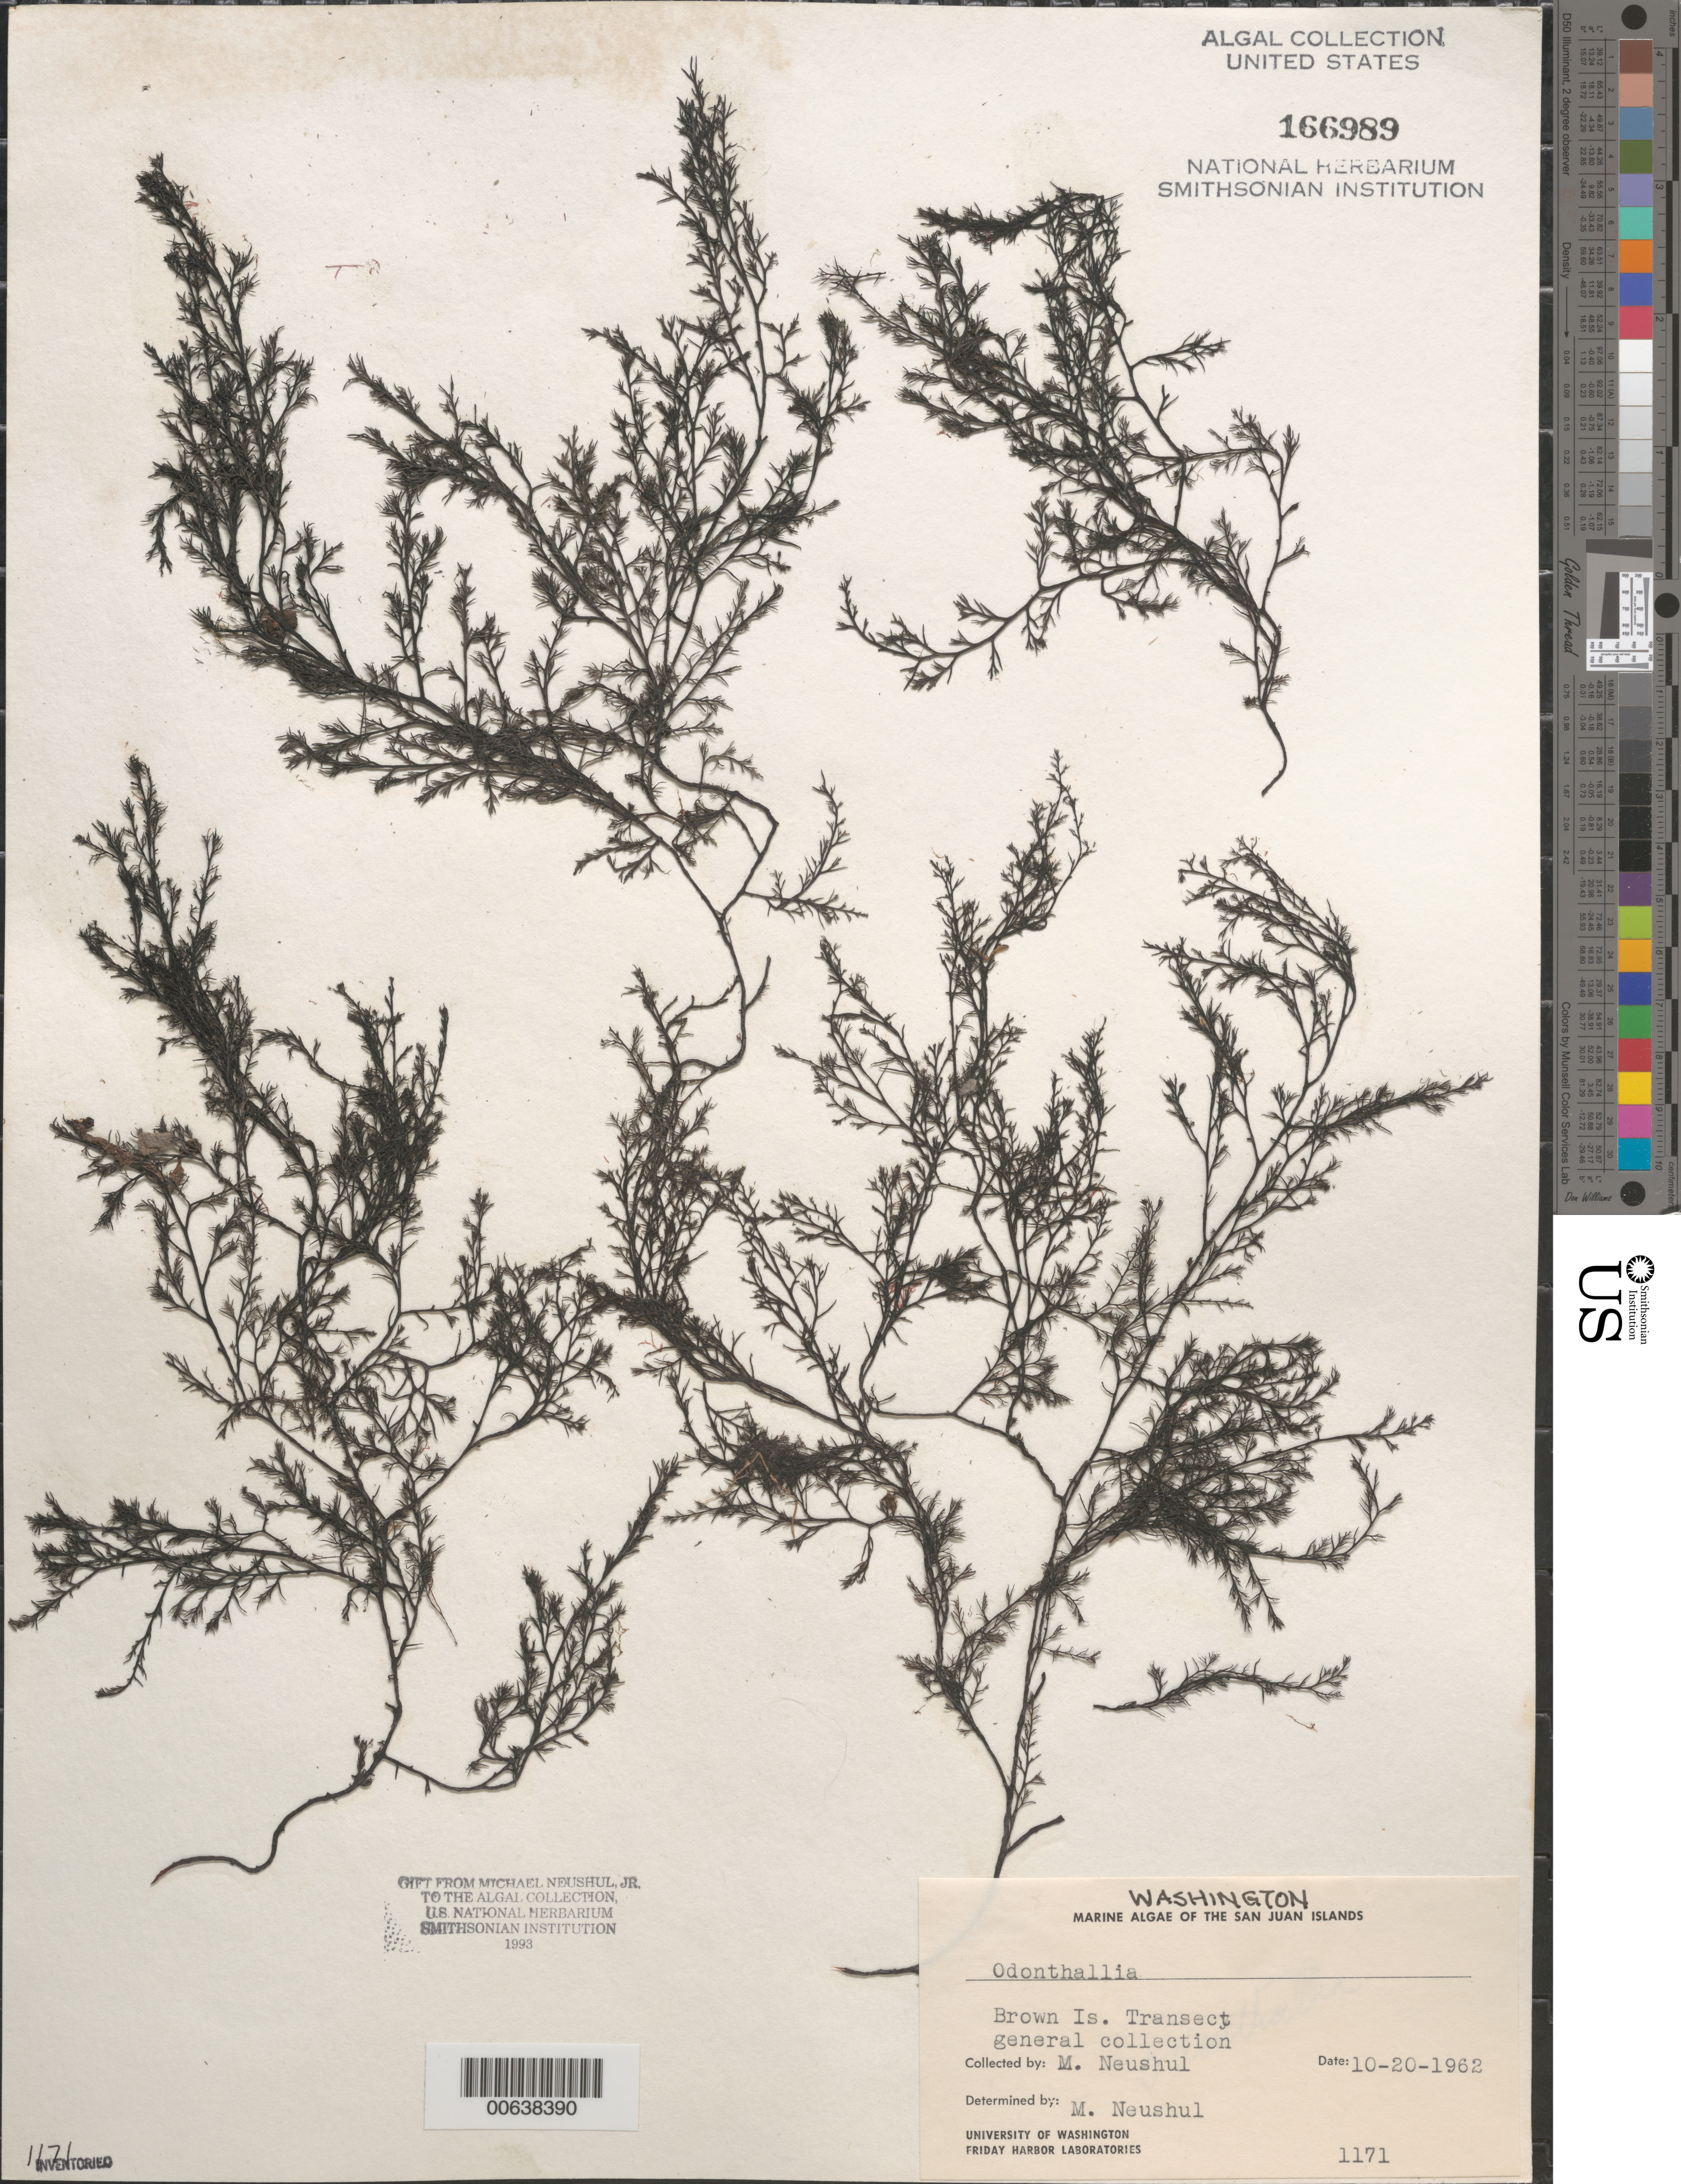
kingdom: Plantae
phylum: Rhodophyta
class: Florideophyceae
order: Ceramiales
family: Rhodomelaceae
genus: Odonthalia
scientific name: Odonthalia sp.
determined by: Neushul, M.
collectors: M. Neushul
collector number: Neushul 1171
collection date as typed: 20 Oct 1962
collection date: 1962-10-20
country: United States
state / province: Washington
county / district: San Juan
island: Brown Island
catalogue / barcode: US 166989